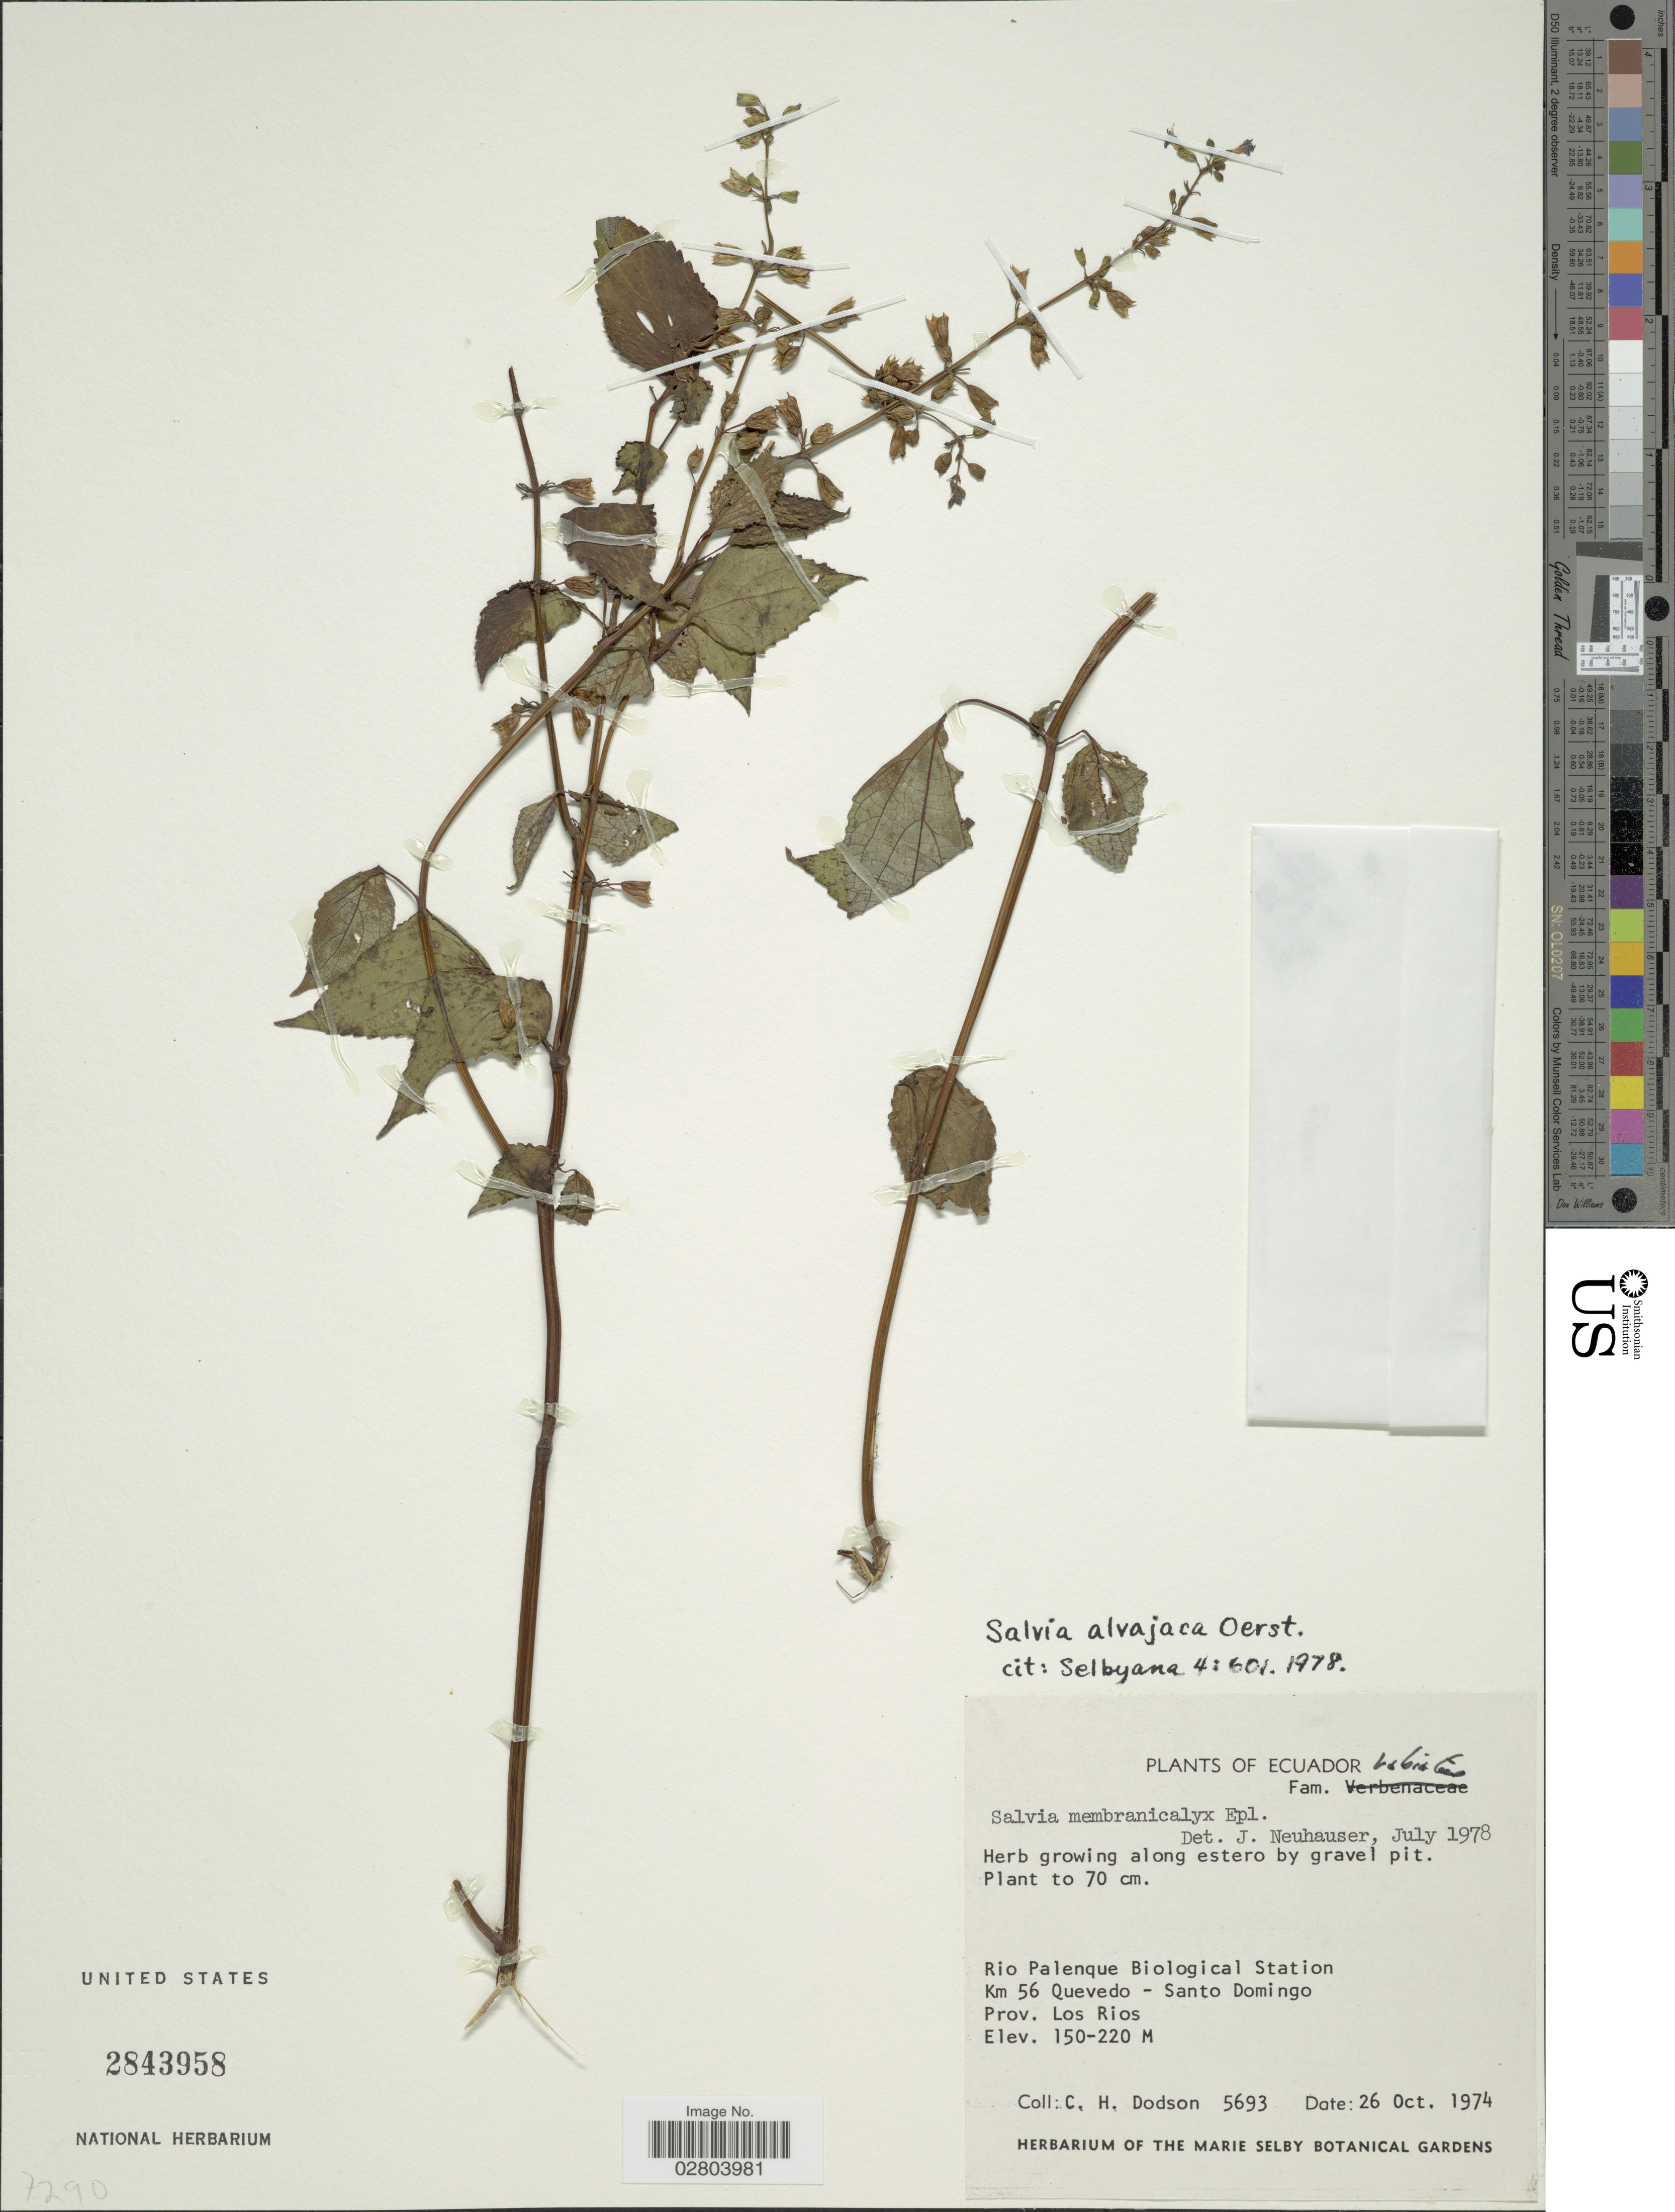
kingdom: Plantae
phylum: Tracheophyta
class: Magnoliopsida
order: Lamiales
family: Lamiaceae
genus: Salvia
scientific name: Salvia alvajaca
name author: Oerst.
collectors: C. H. Dodson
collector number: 5693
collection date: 1974-10-26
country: Ecuador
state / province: Los Ríos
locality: Rio Palenque Biological Station Km 56 Quevedo - Santo Domingo.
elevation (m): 150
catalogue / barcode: US 2843958